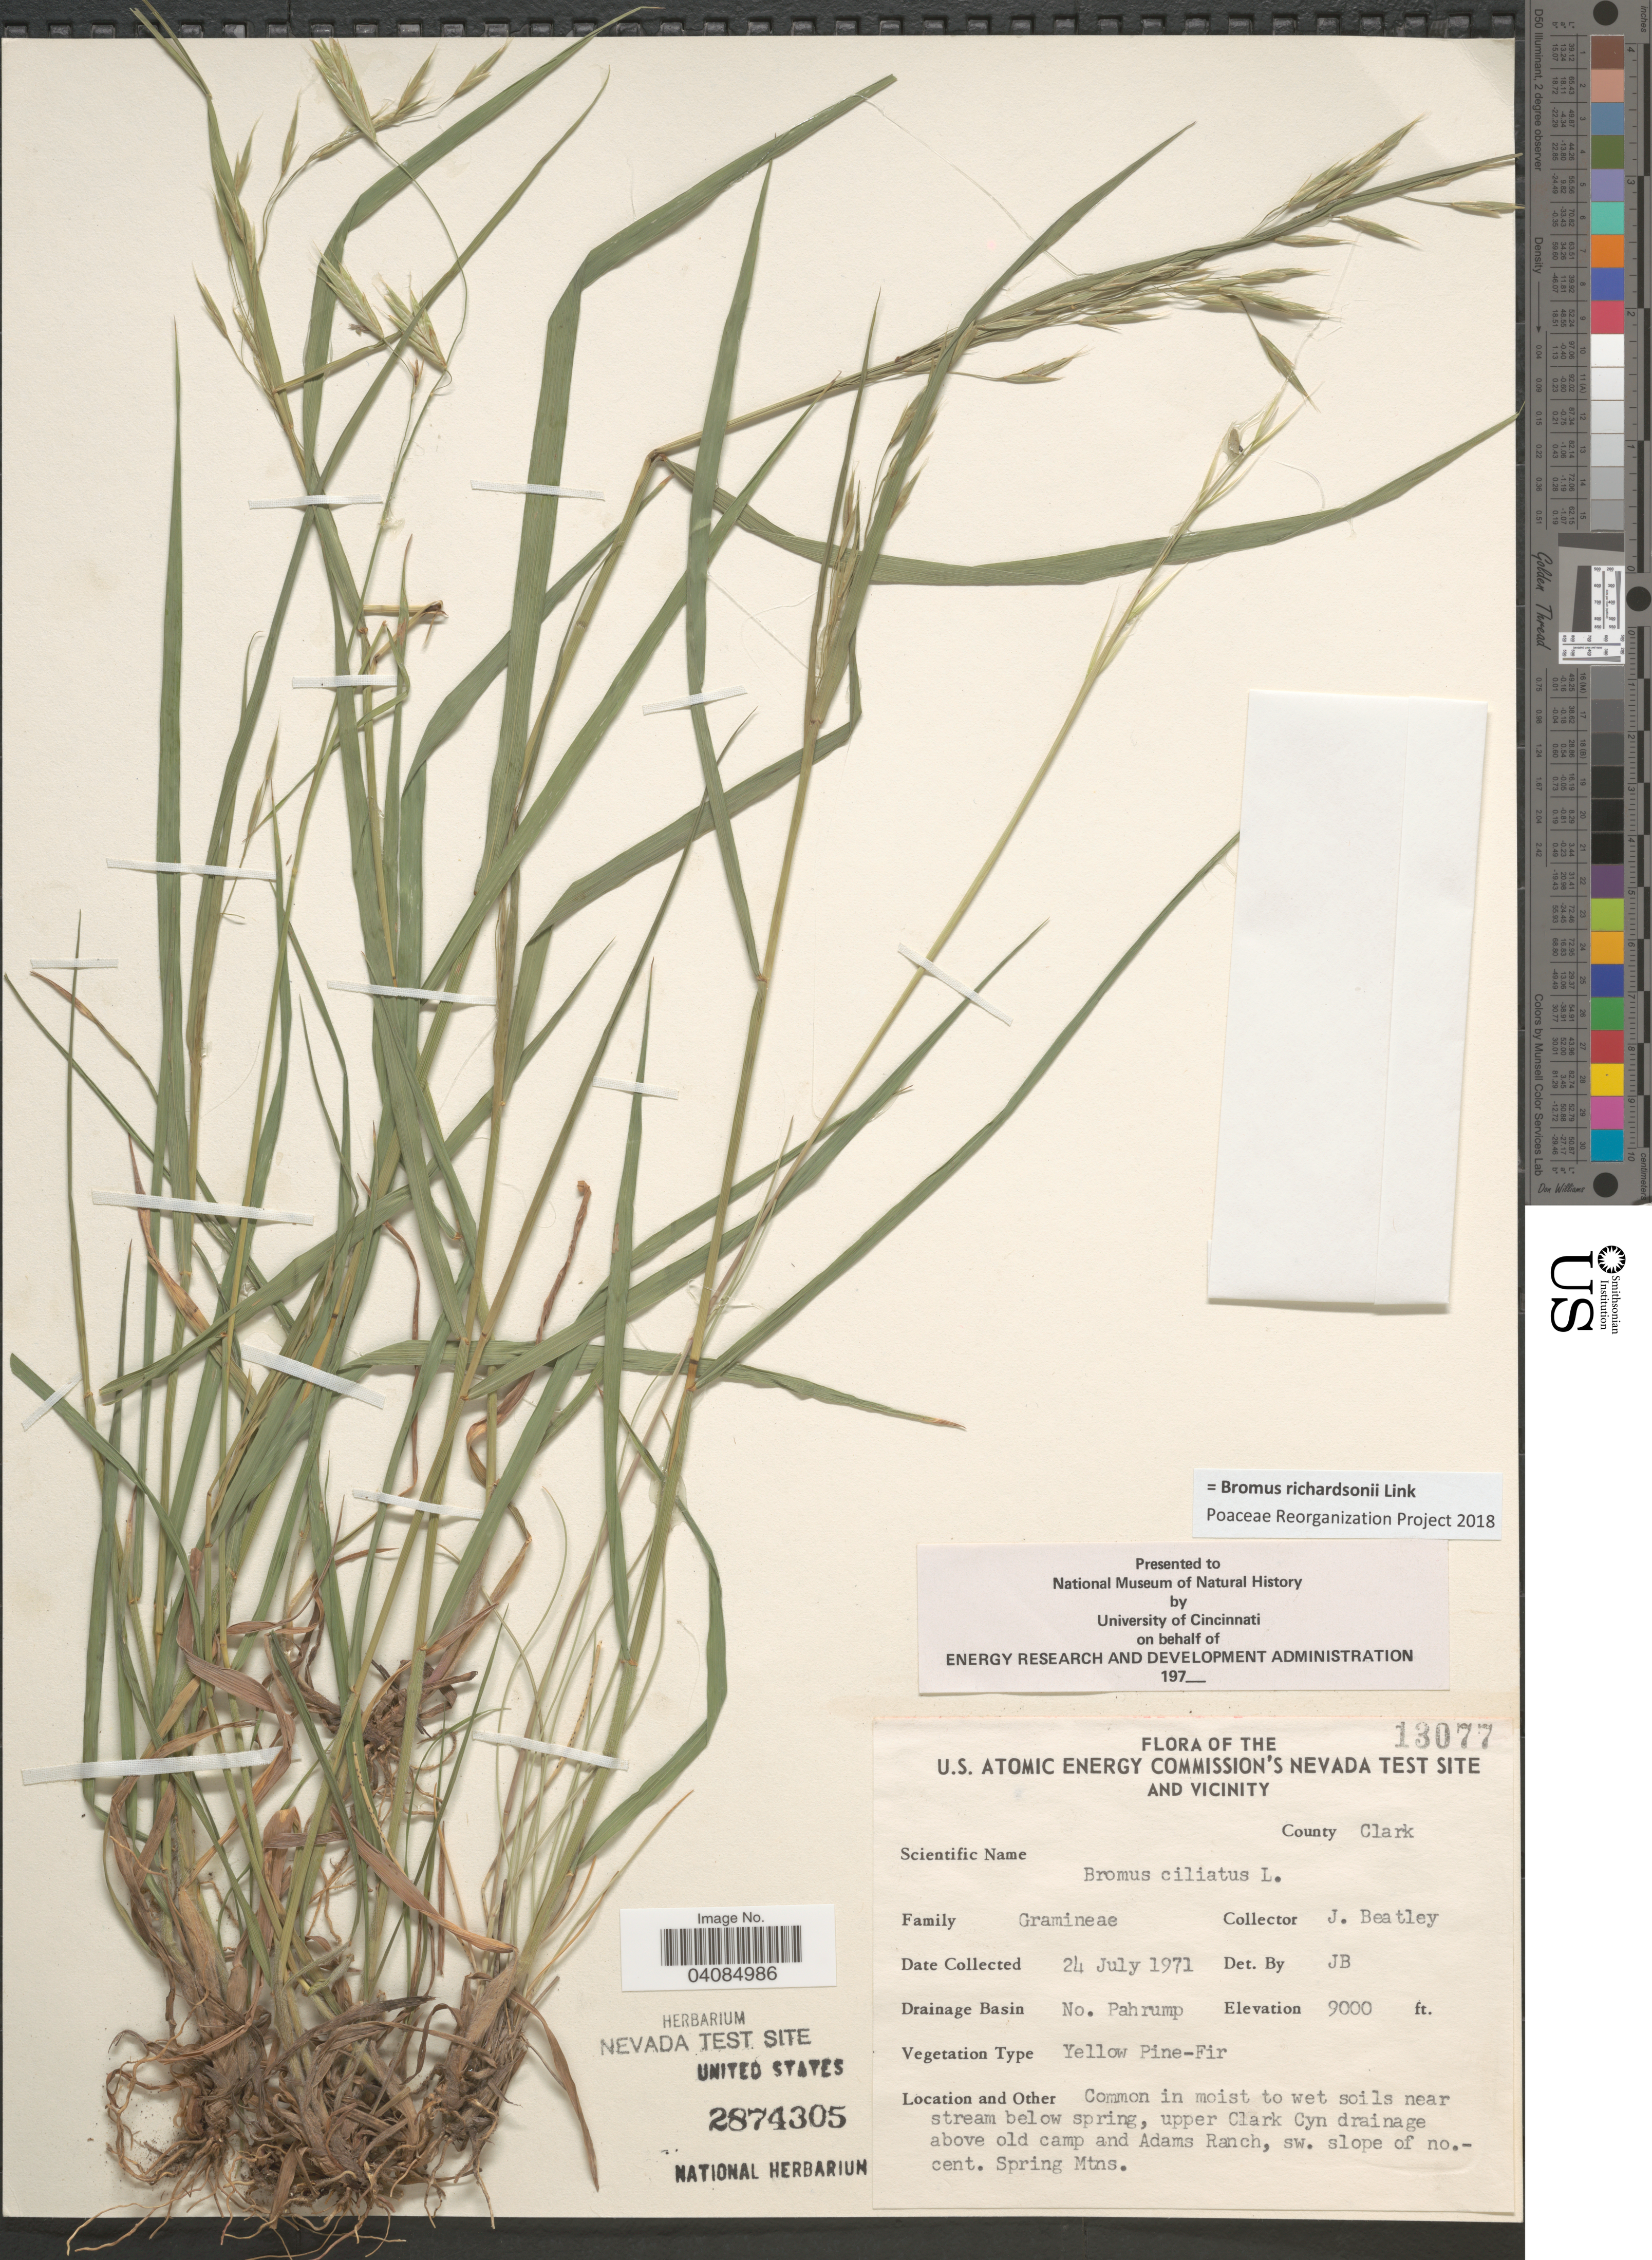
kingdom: Plantae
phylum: Tracheophyta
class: Liliopsida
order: Poales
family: Poaceae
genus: Bromus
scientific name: Bromus racemosus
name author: L.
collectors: J. C. Beatley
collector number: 13077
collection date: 1971-07-24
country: United States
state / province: Nevada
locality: The U.S. Atomic Energy Commision's Nevada Test Site and Vicinity. County Clark. Drainage Basin No. Pahrump. Common in moist to wet soils near stream below spring, upper Clark Cyn drainage above old camp and Adams Ranch, sw. slope of no.-cent. Spring Mtns.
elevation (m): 2743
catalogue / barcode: US 2874305